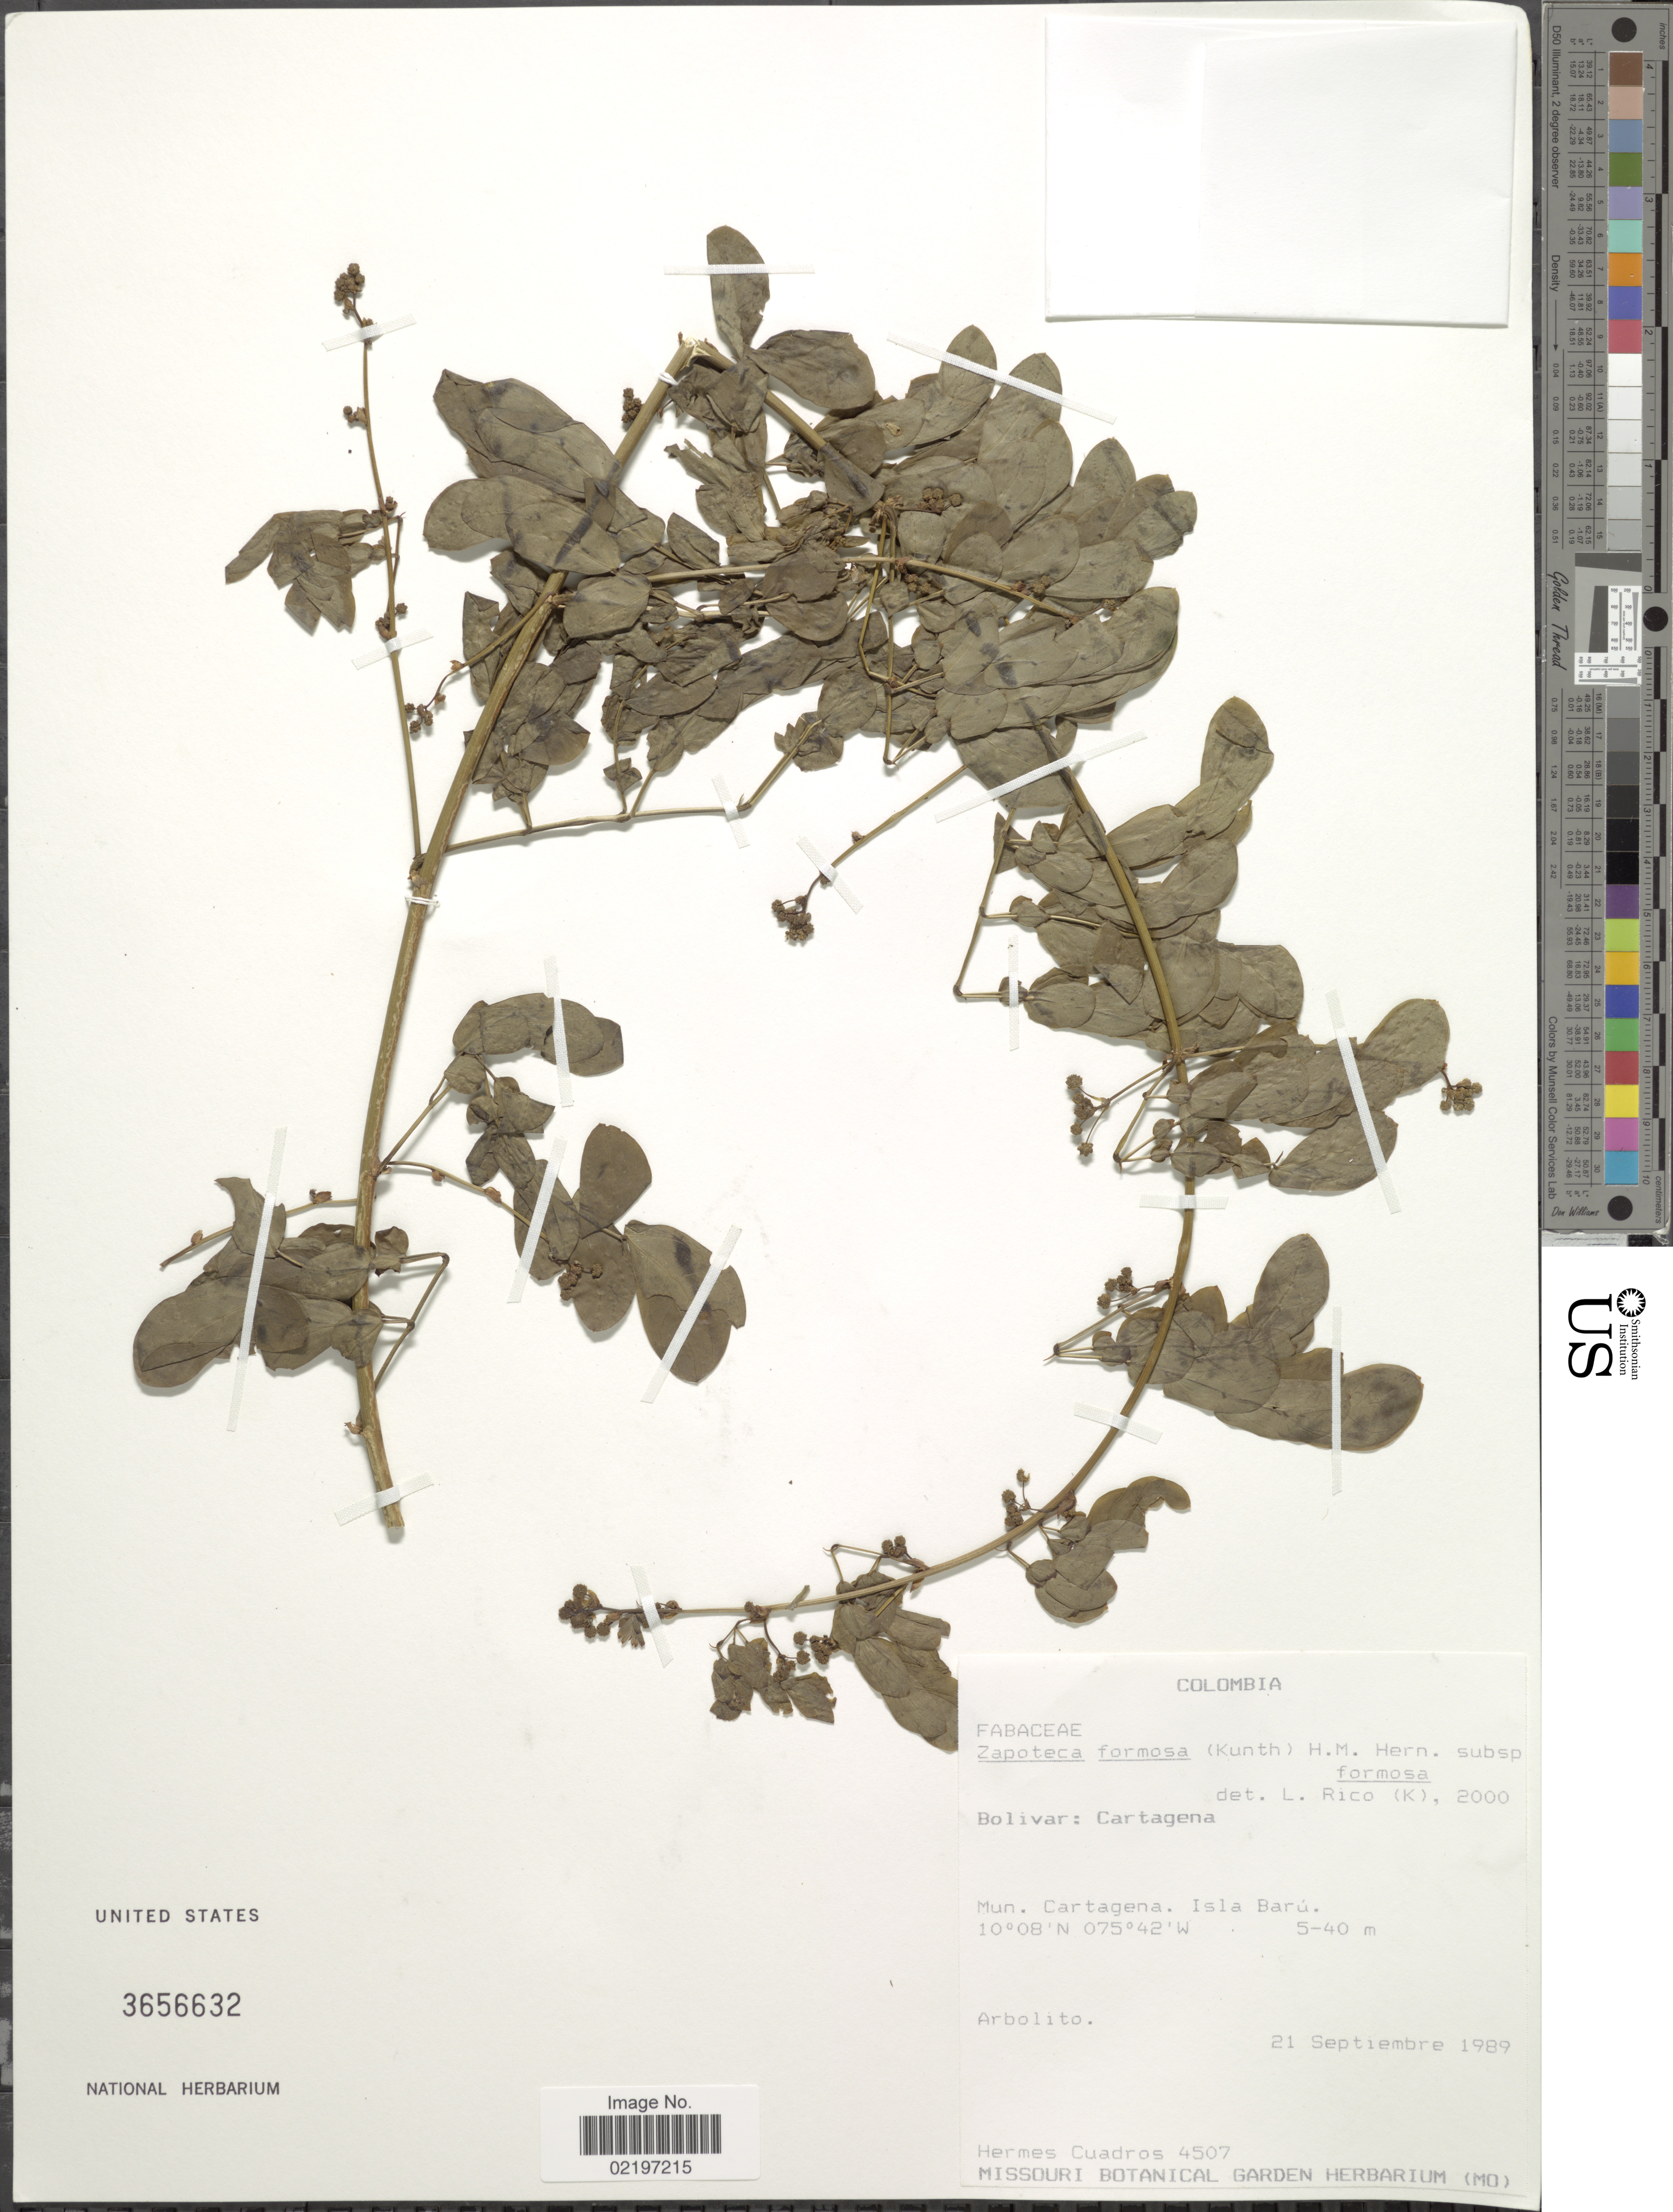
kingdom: Plantae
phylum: Tracheophyta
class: Magnoliopsida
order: Fabales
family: Fabaceae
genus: Zapoteca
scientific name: Zapoteca formosa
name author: (Kunth) H.M. Hern.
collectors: H. Cuadros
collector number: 4507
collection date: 1989-09-21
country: Colombia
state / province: Bolívar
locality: Cartagena, Mun. Cartagena. Isla Baru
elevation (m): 5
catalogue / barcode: US 3656632